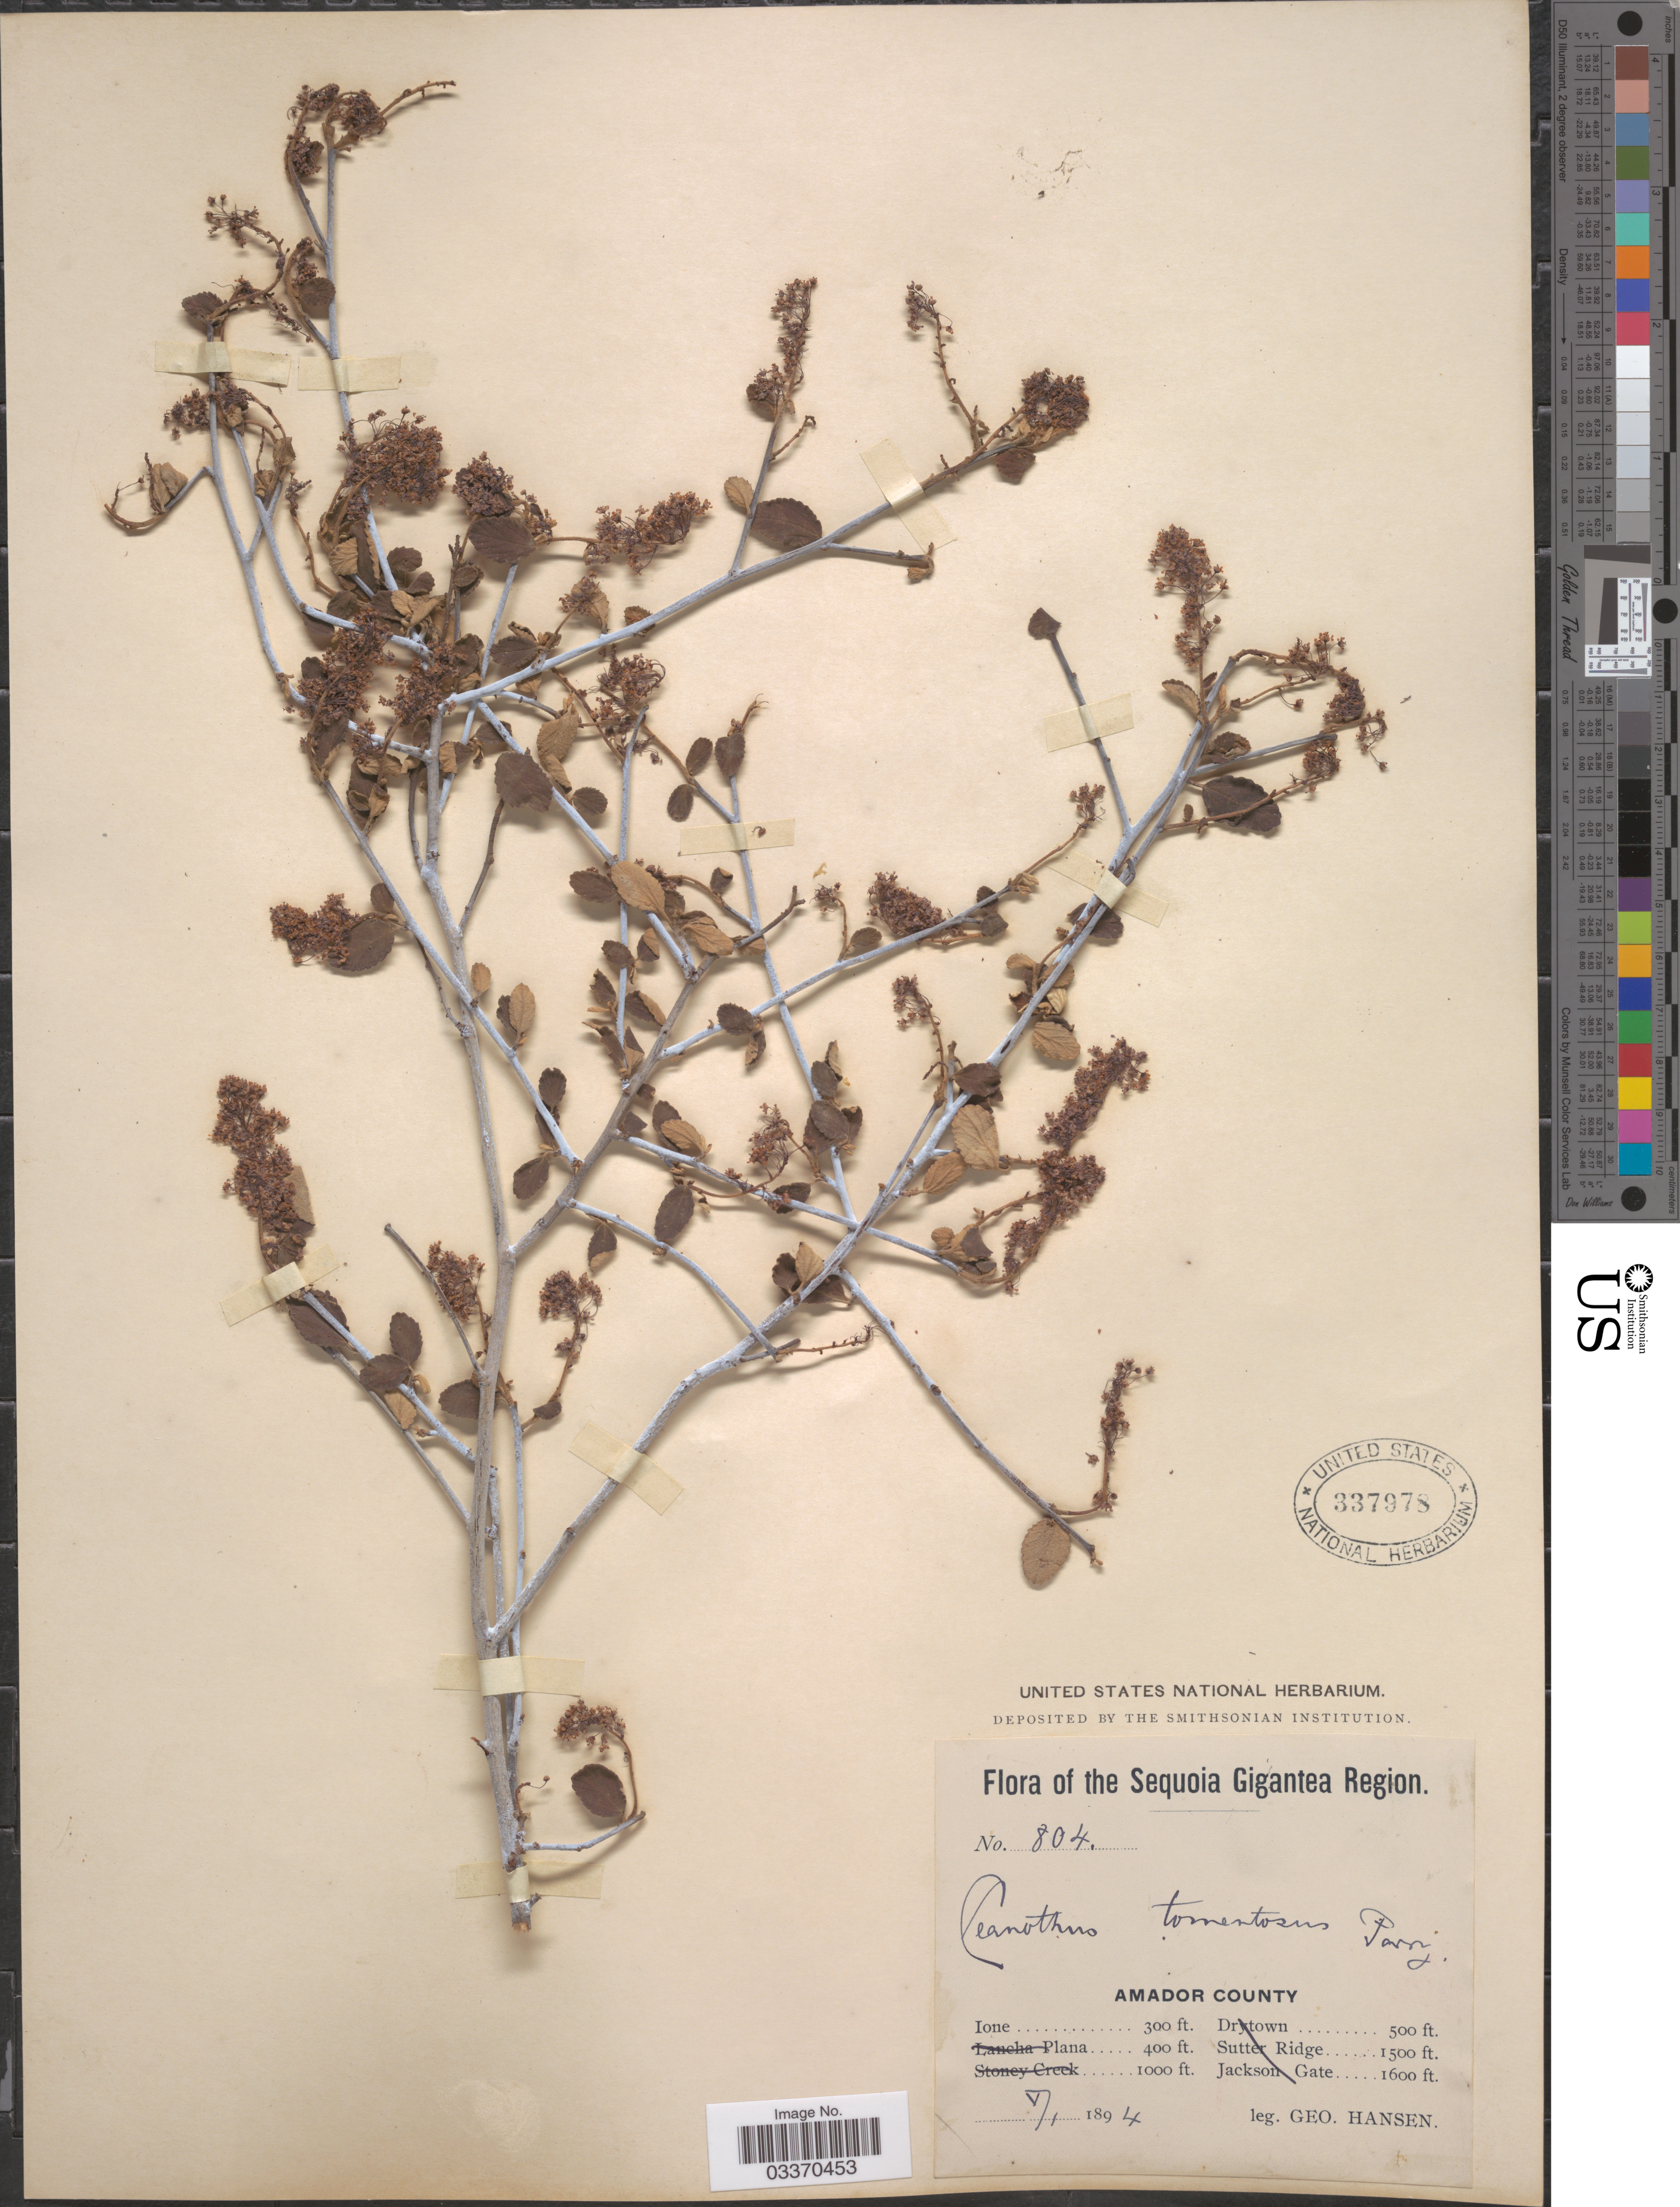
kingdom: Plantae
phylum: Tracheophyta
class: Magnoliopsida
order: Rosales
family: Rhamnaceae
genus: Ceanothus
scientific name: Ceanothus tomentosus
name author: Parry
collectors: G. Hansen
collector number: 804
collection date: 1894-05-01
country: United States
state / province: California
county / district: Amador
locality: Sequoia Gigantea Region. Amador County. Ione.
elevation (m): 91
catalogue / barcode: US 337978